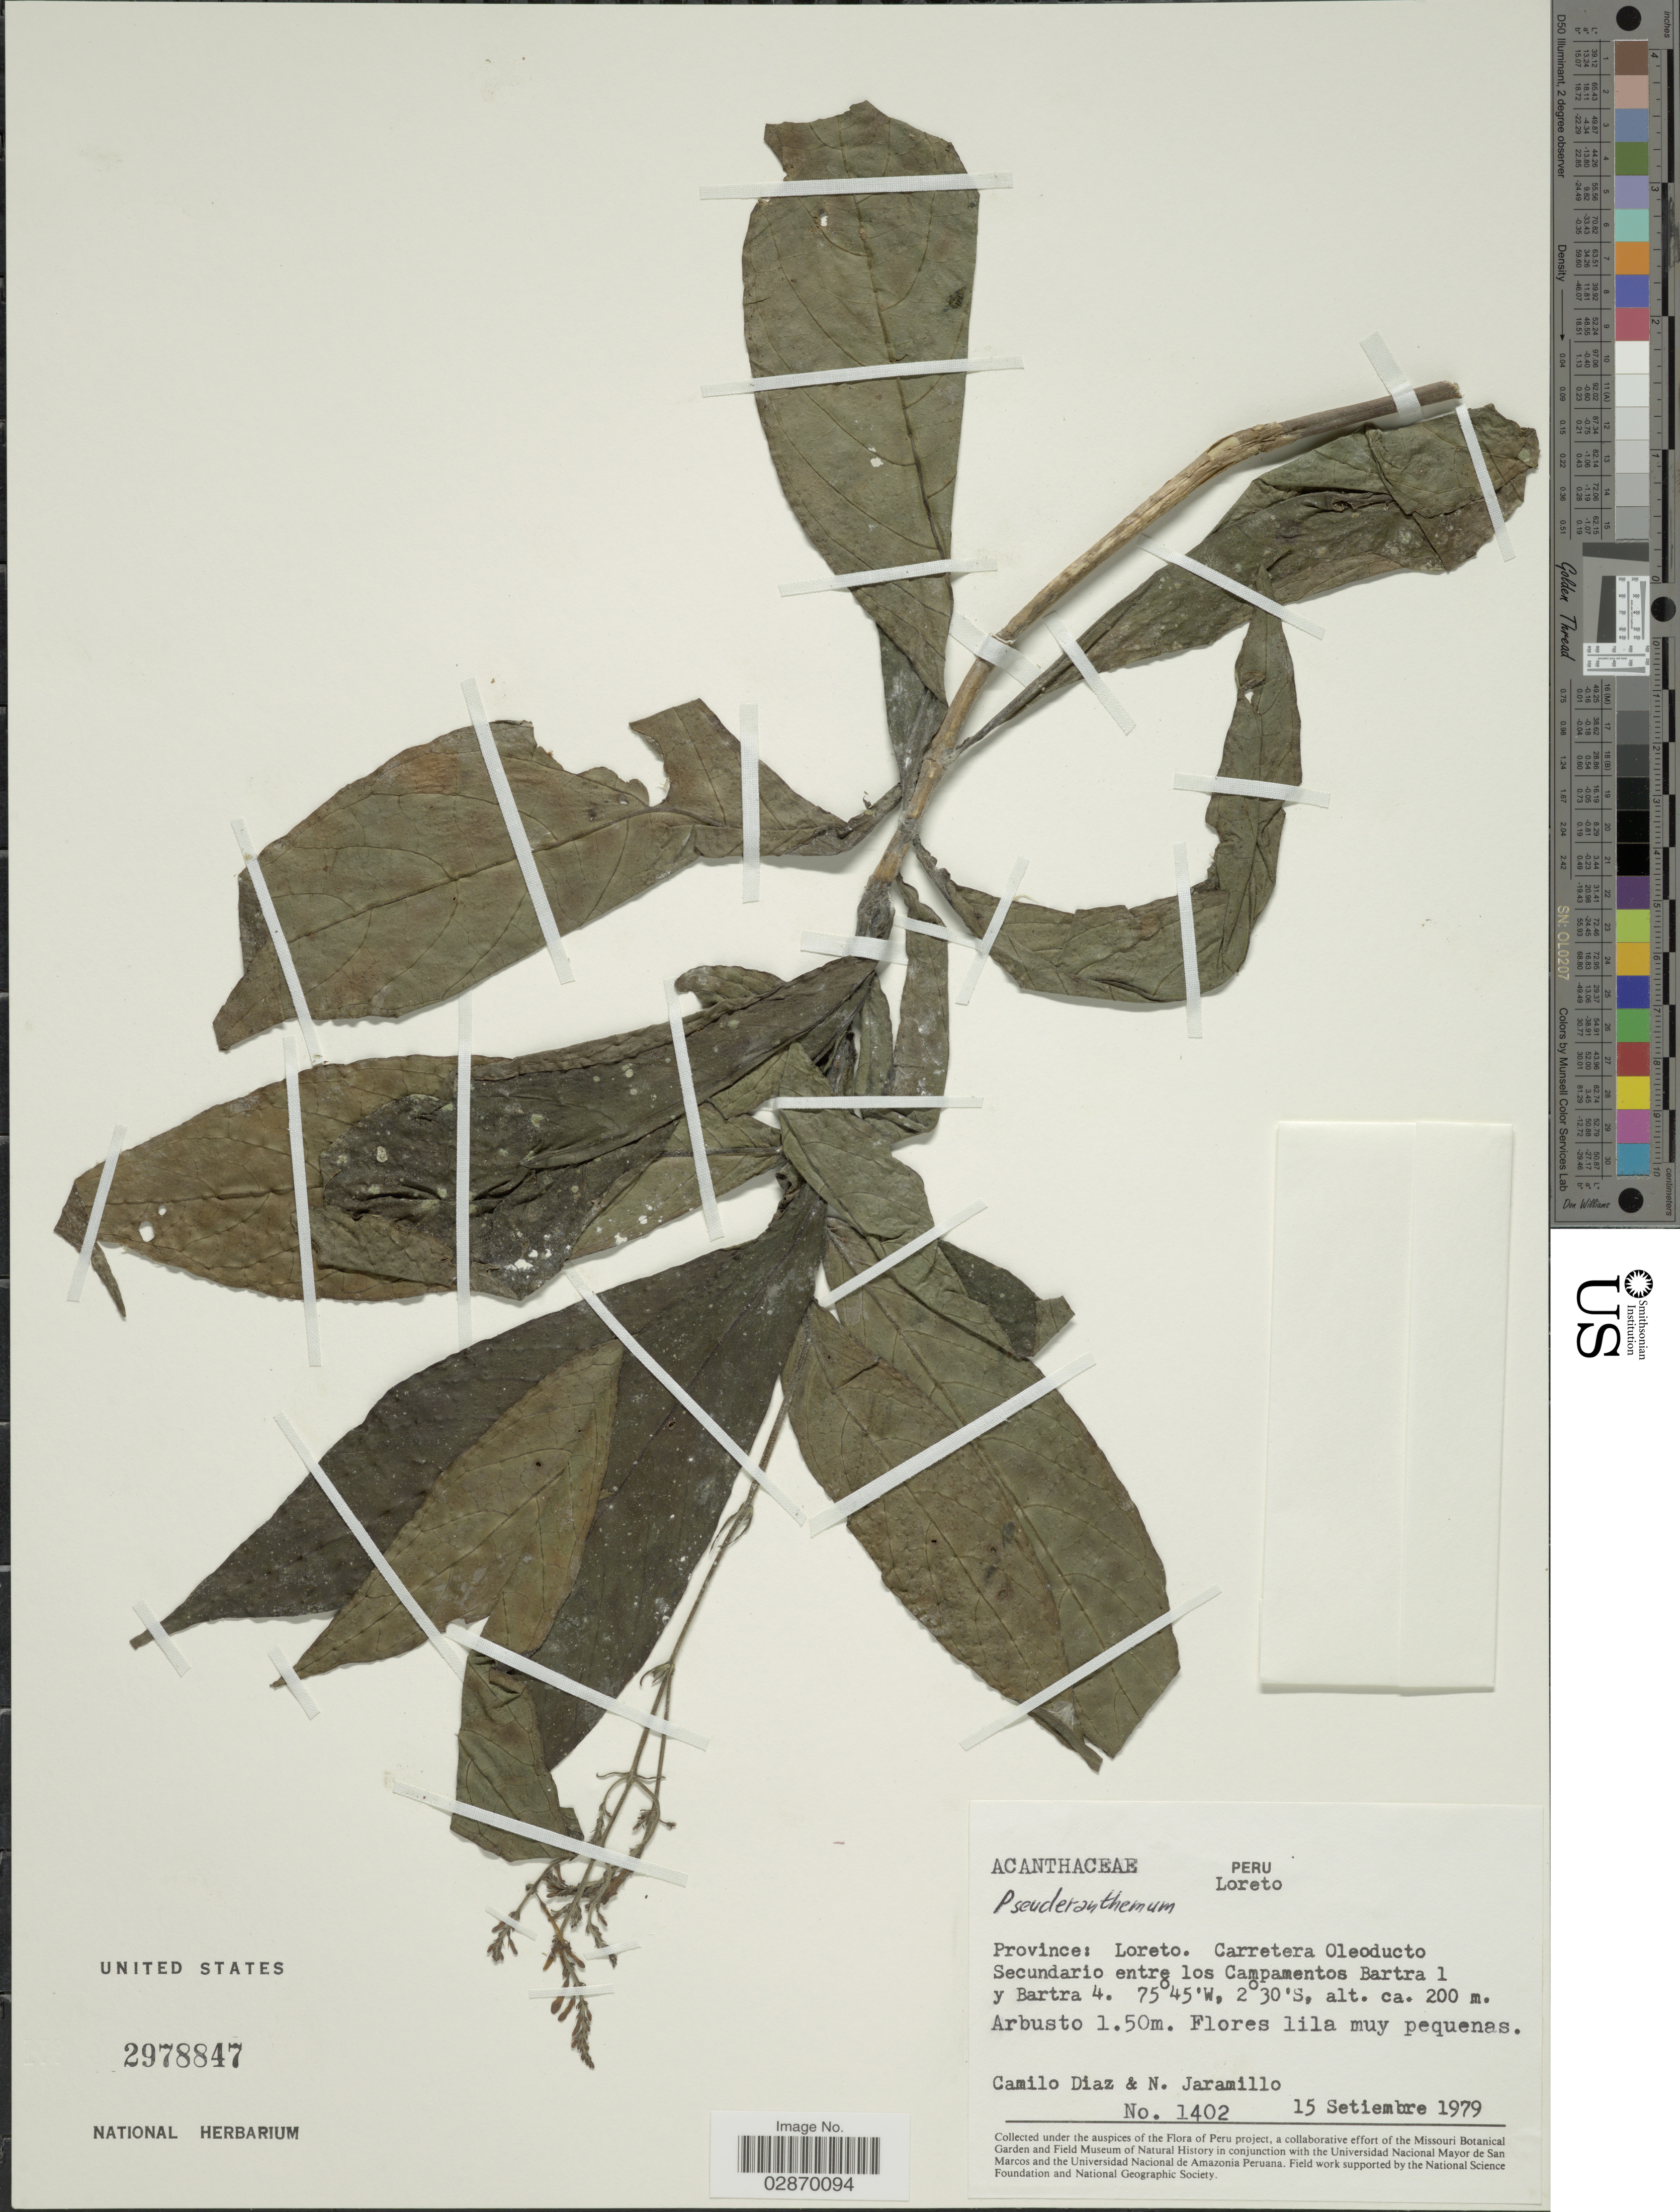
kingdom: Plantae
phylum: Tracheophyta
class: Magnoliopsida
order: Lamiales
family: Acanthaceae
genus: Pseuderanthemum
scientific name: Pseuderanthemum sp.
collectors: C. Díaz & N. Jaramillo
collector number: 1402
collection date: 1979-09-15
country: Peru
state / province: Loreto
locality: Carretera Oleoducto, Secundario entre los Campamentos Batra 1 y Bartra 4.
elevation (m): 200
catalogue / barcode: US 2978847